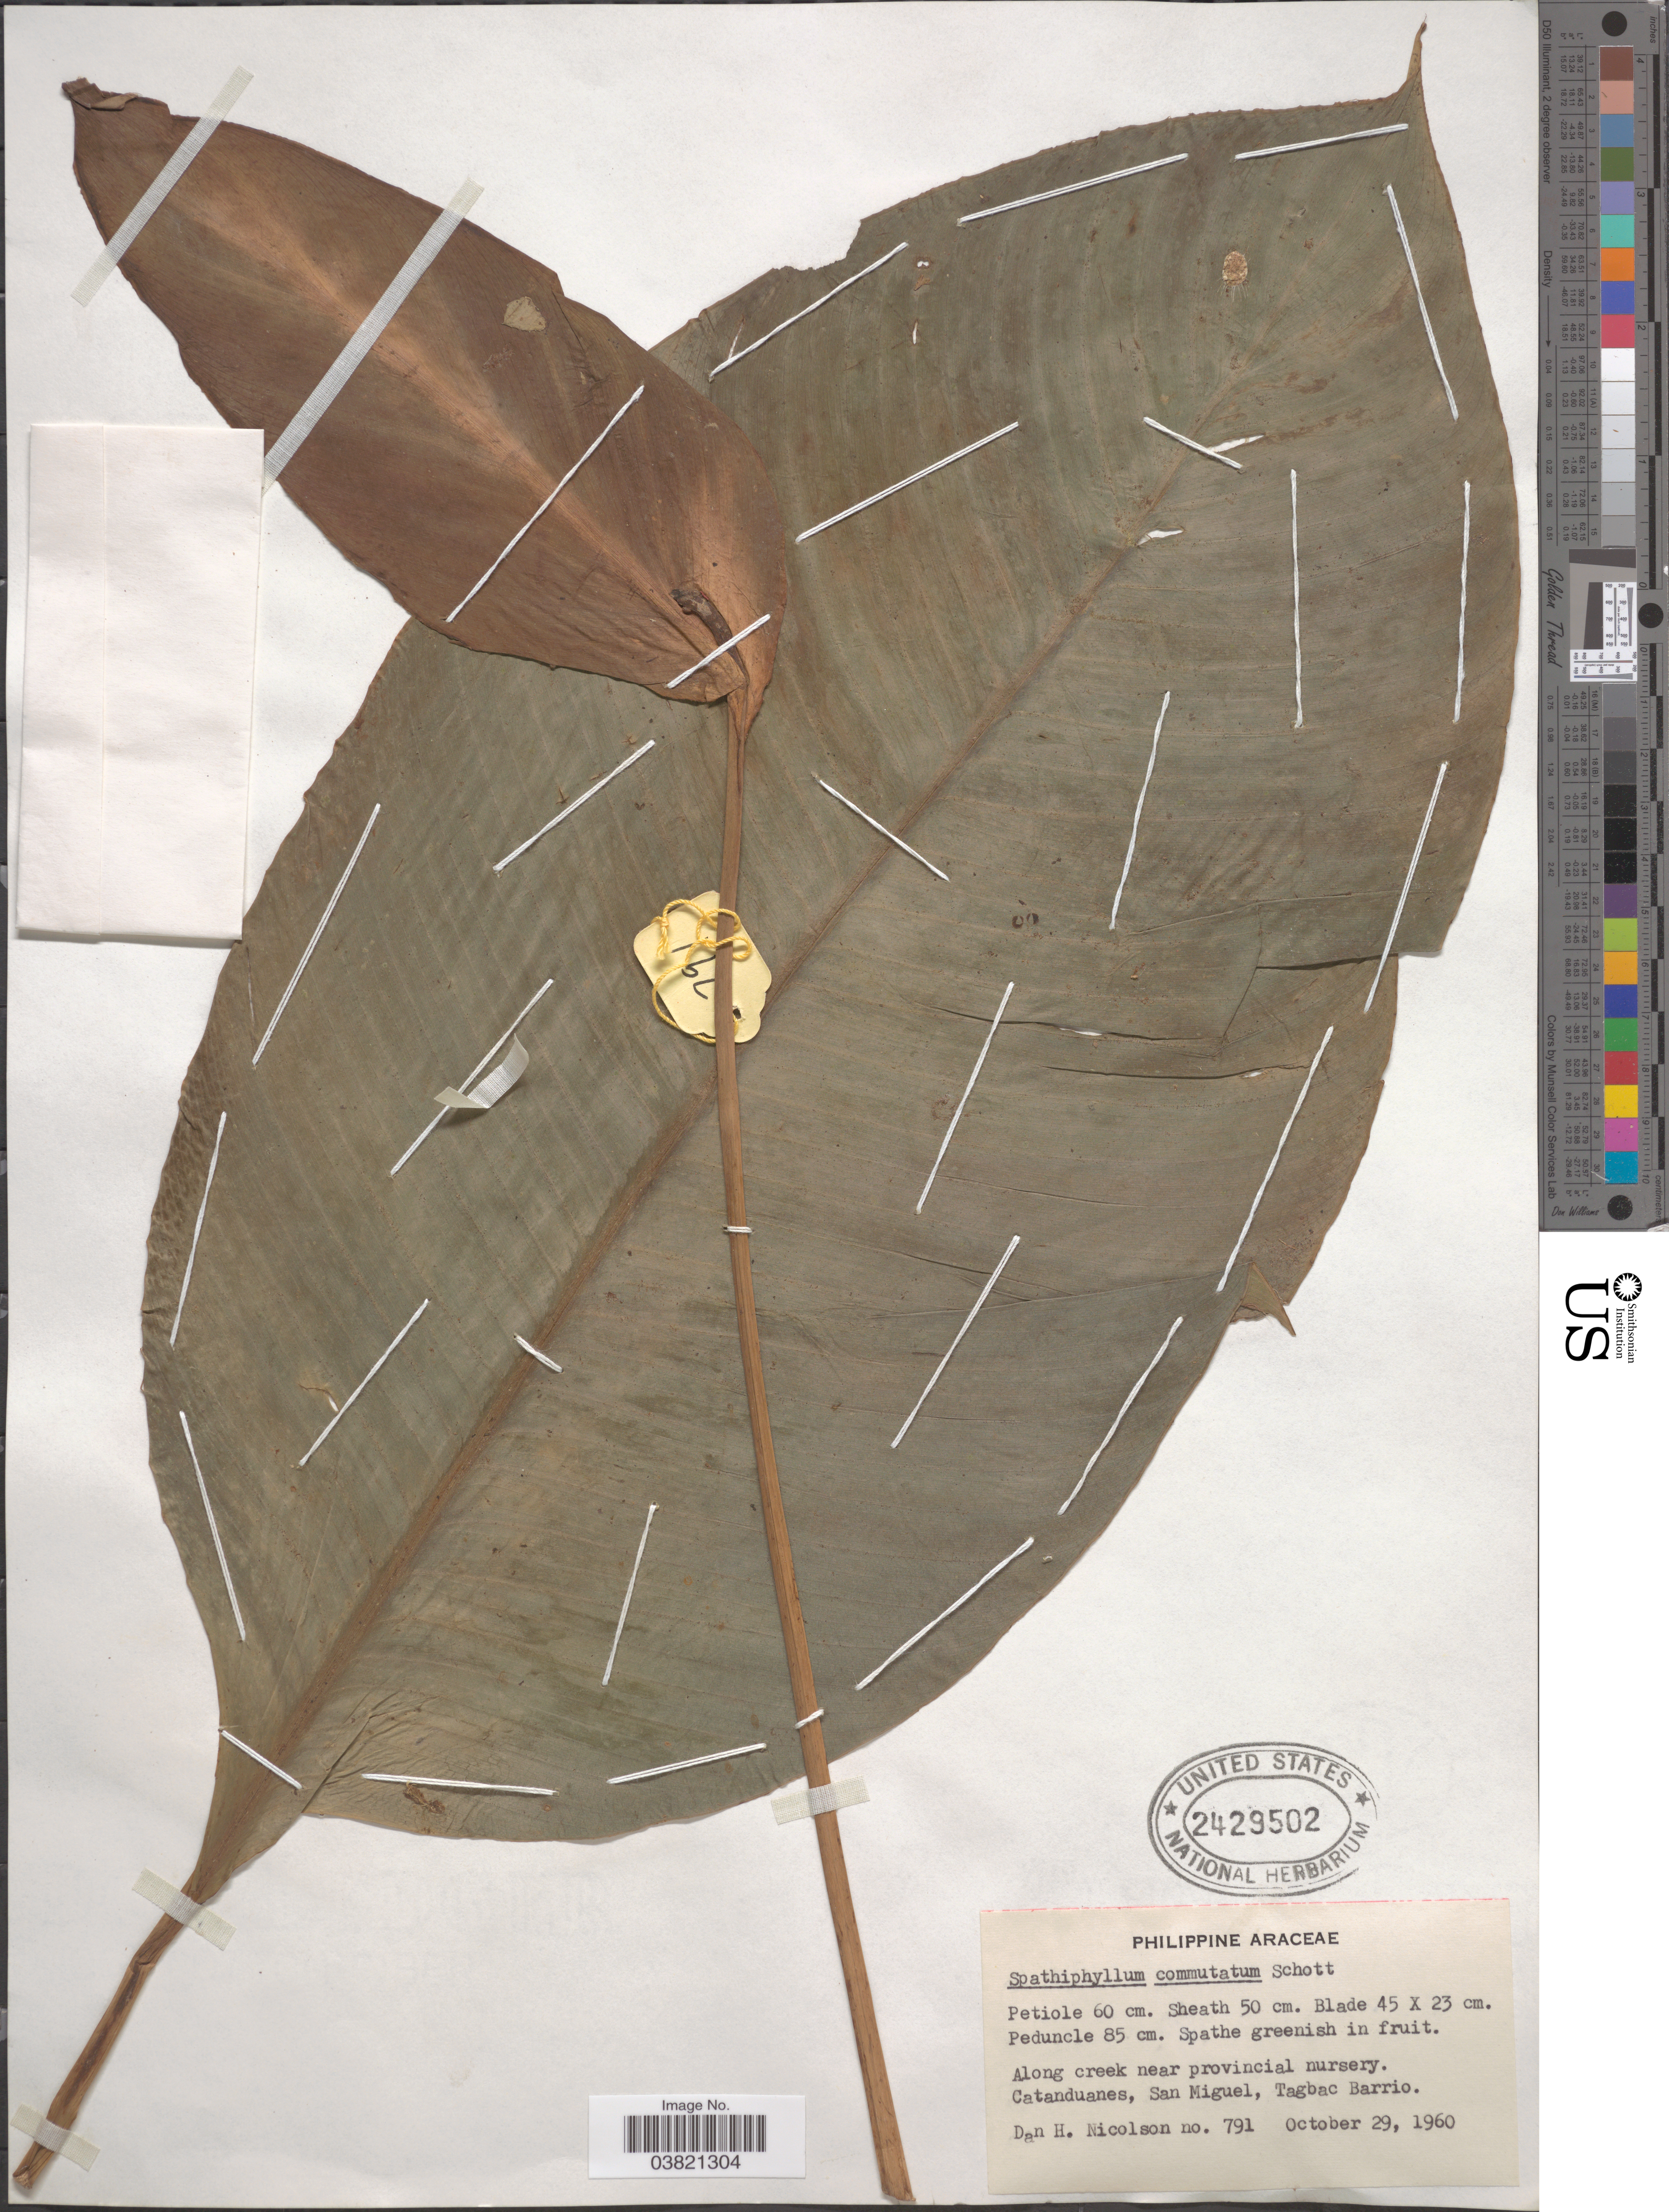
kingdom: Plantae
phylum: Tracheophyta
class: Liliopsida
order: Alismatales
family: Araceae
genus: Spathiphyllum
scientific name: Spathiphyllum commutatum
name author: Schott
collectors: D. H. Nicolson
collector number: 791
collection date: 1960-10-29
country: Philippines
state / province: Bicol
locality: Along creek near provincial nursery. Catanduanes, San Miguel, Tagbac Barrio.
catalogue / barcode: US 2429502